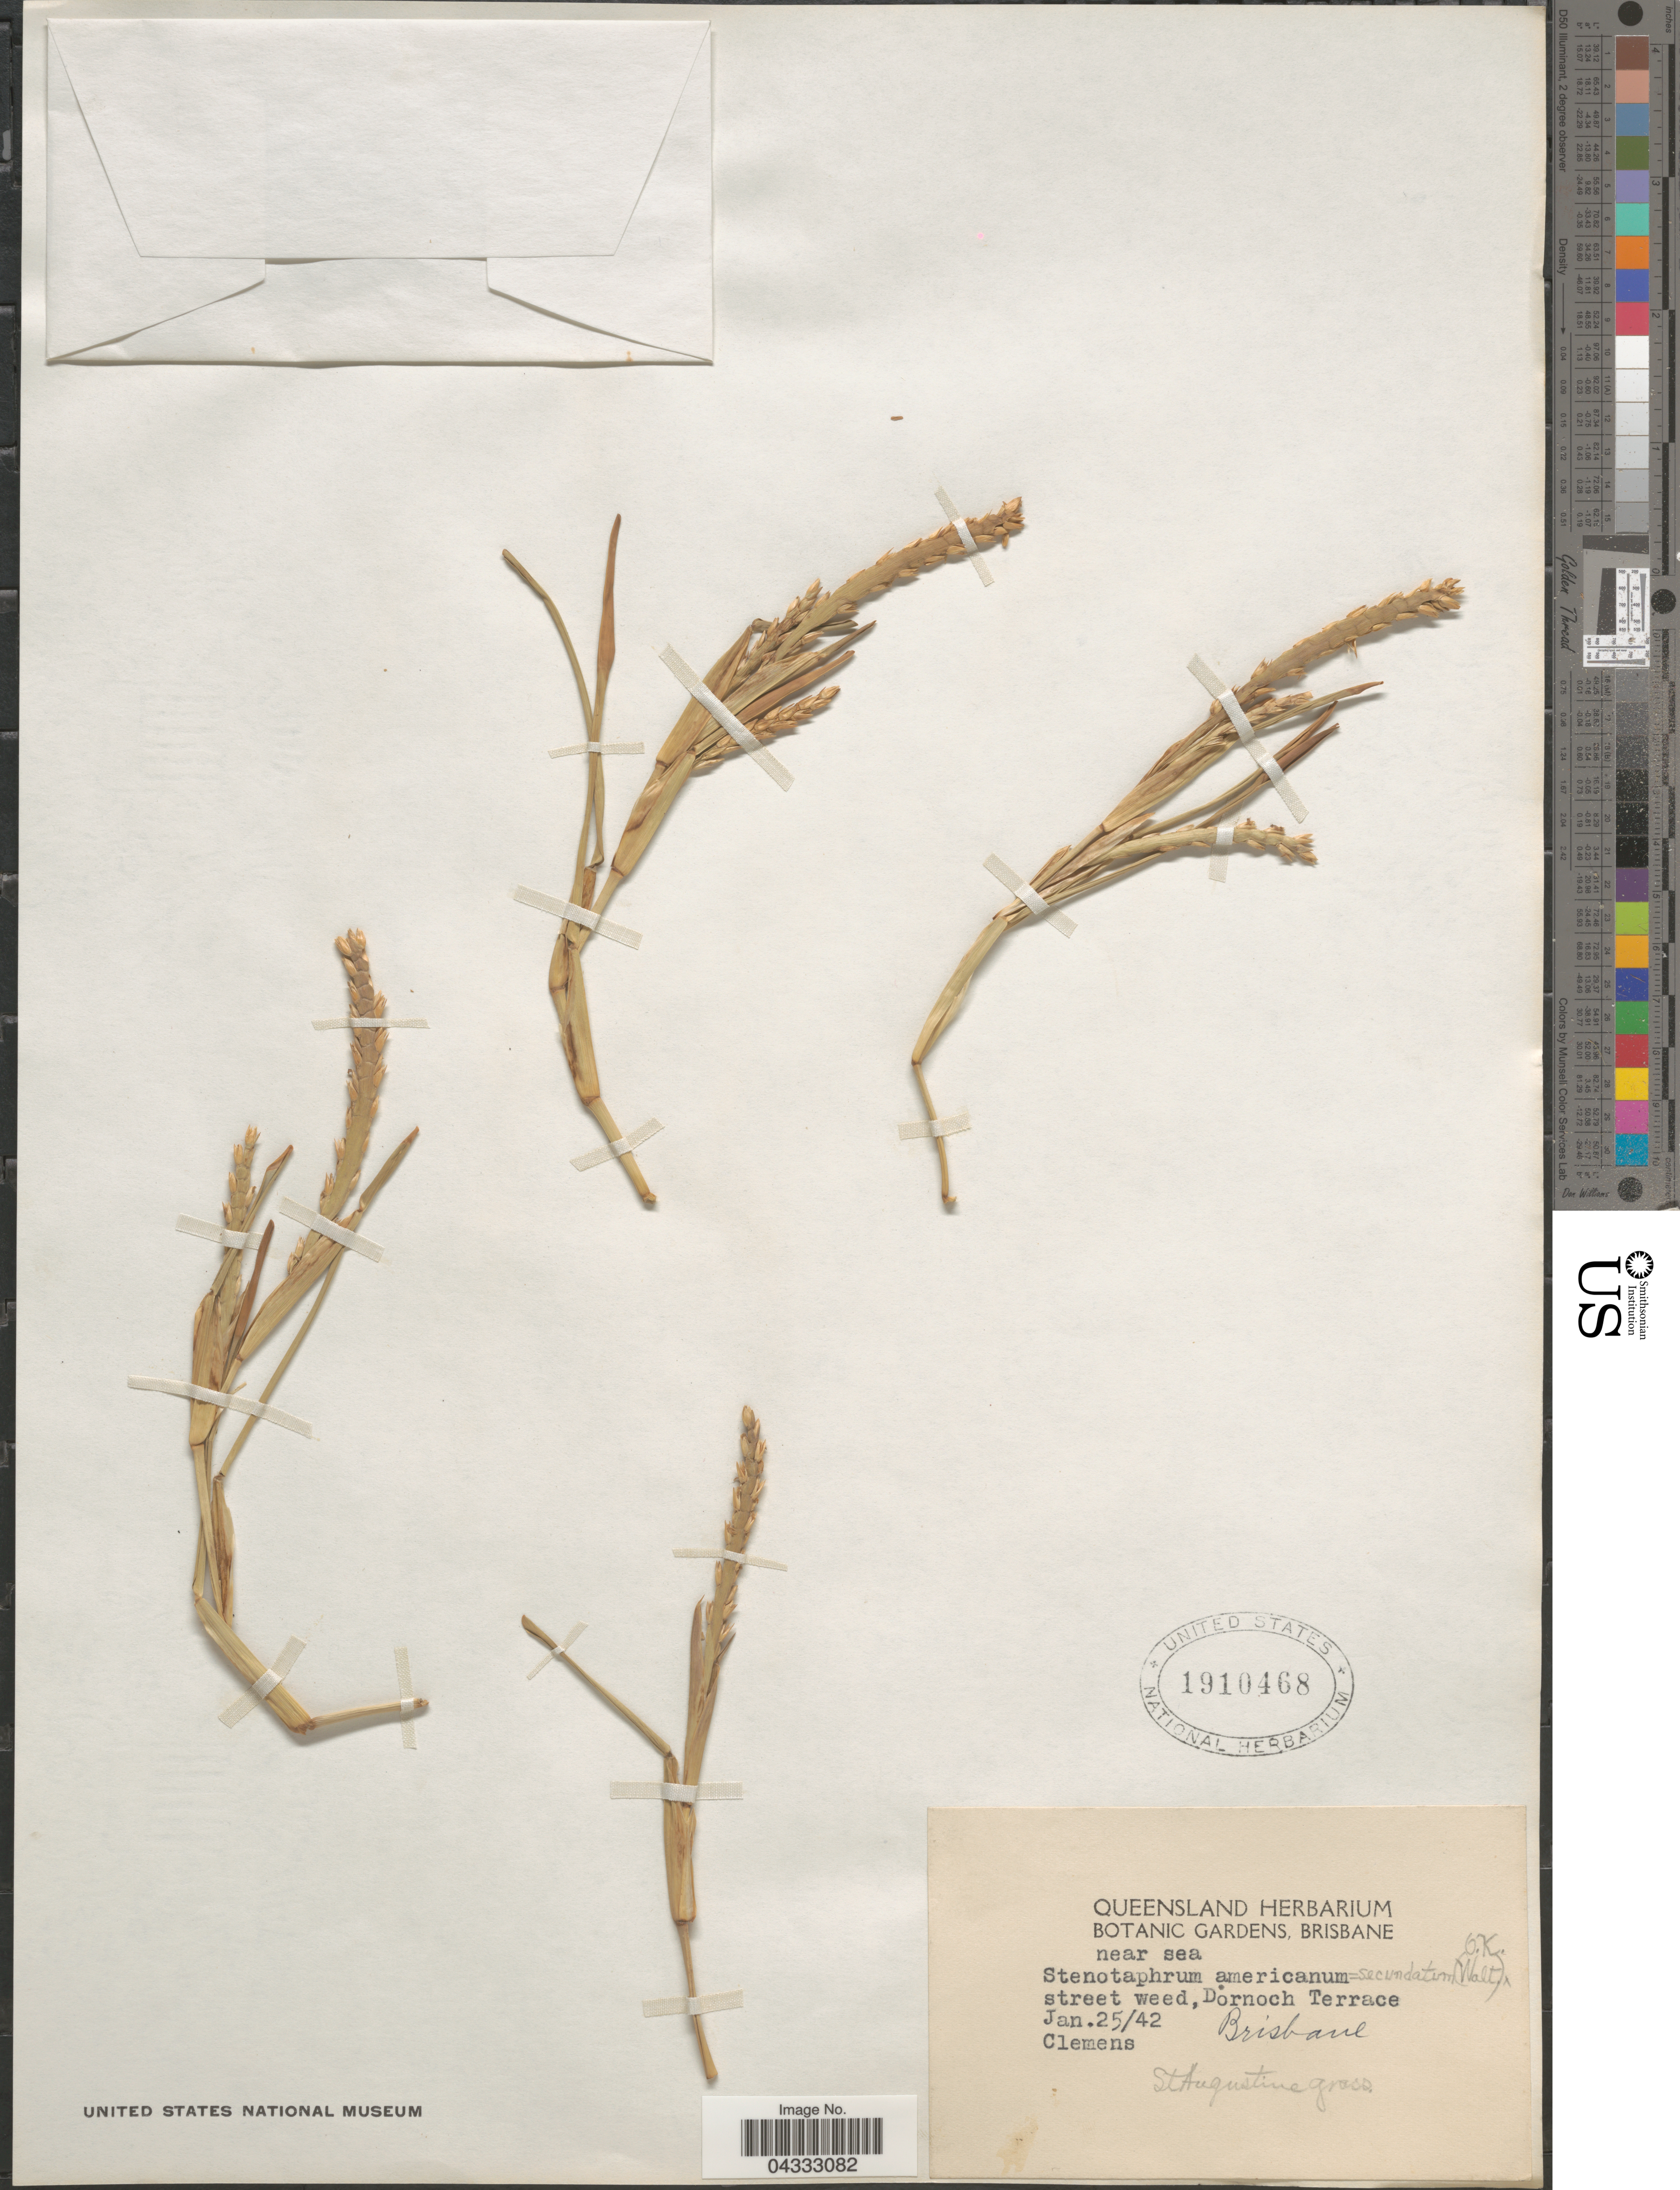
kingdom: Plantae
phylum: Tracheophyta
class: Liliopsida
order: Poales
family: Poaceae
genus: Stenotaphrum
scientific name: Stenotaphrum secundatum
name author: (Walter) Kuntze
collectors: -. Clemens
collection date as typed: Transcribed d/m/y: 25/1/42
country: Australia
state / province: Queensland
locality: Dornoch Terrace. Brisbane. Near sea.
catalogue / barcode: US 1910468